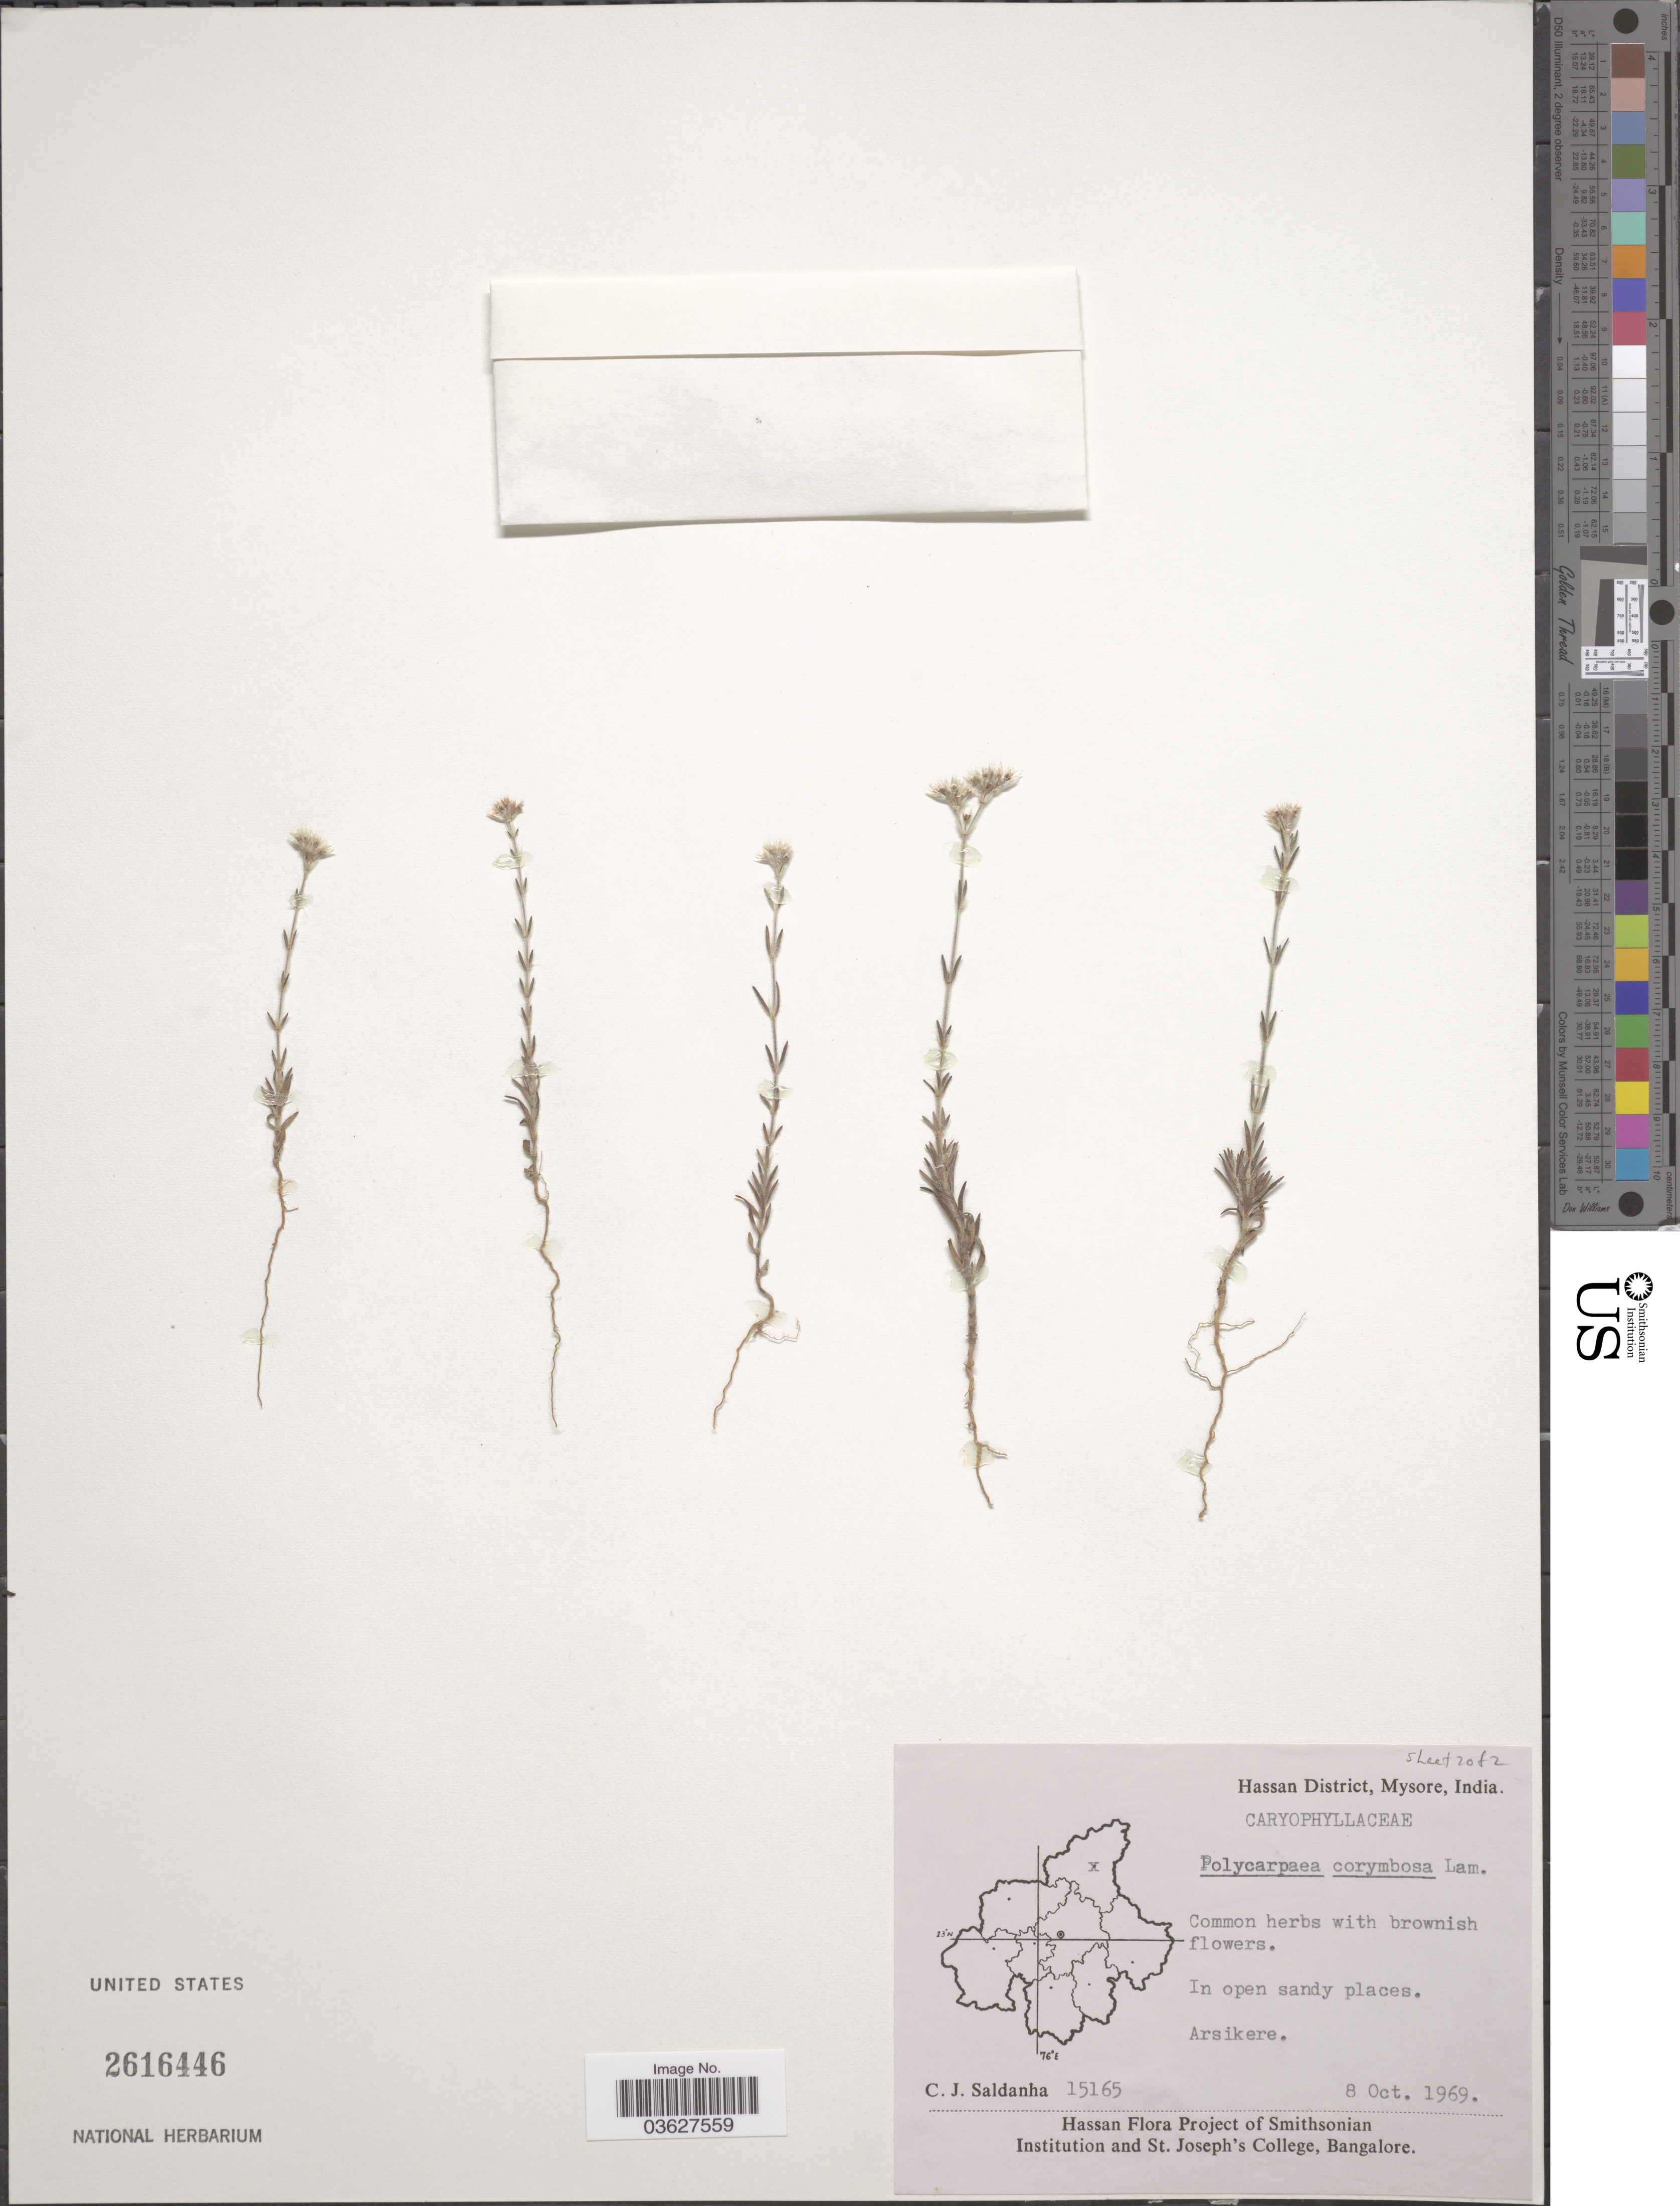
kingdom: Plantae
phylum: Tracheophyta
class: Magnoliopsida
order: Caryophyllales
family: Caryophyllaceae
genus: Polycarpaea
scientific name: Polycarpaea corymbosa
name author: (L.) Lam.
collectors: C. J. Saldanha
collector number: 15165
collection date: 1969-10-08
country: India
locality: Hassan District, Mysore. Arsikere.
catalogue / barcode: US 2616446